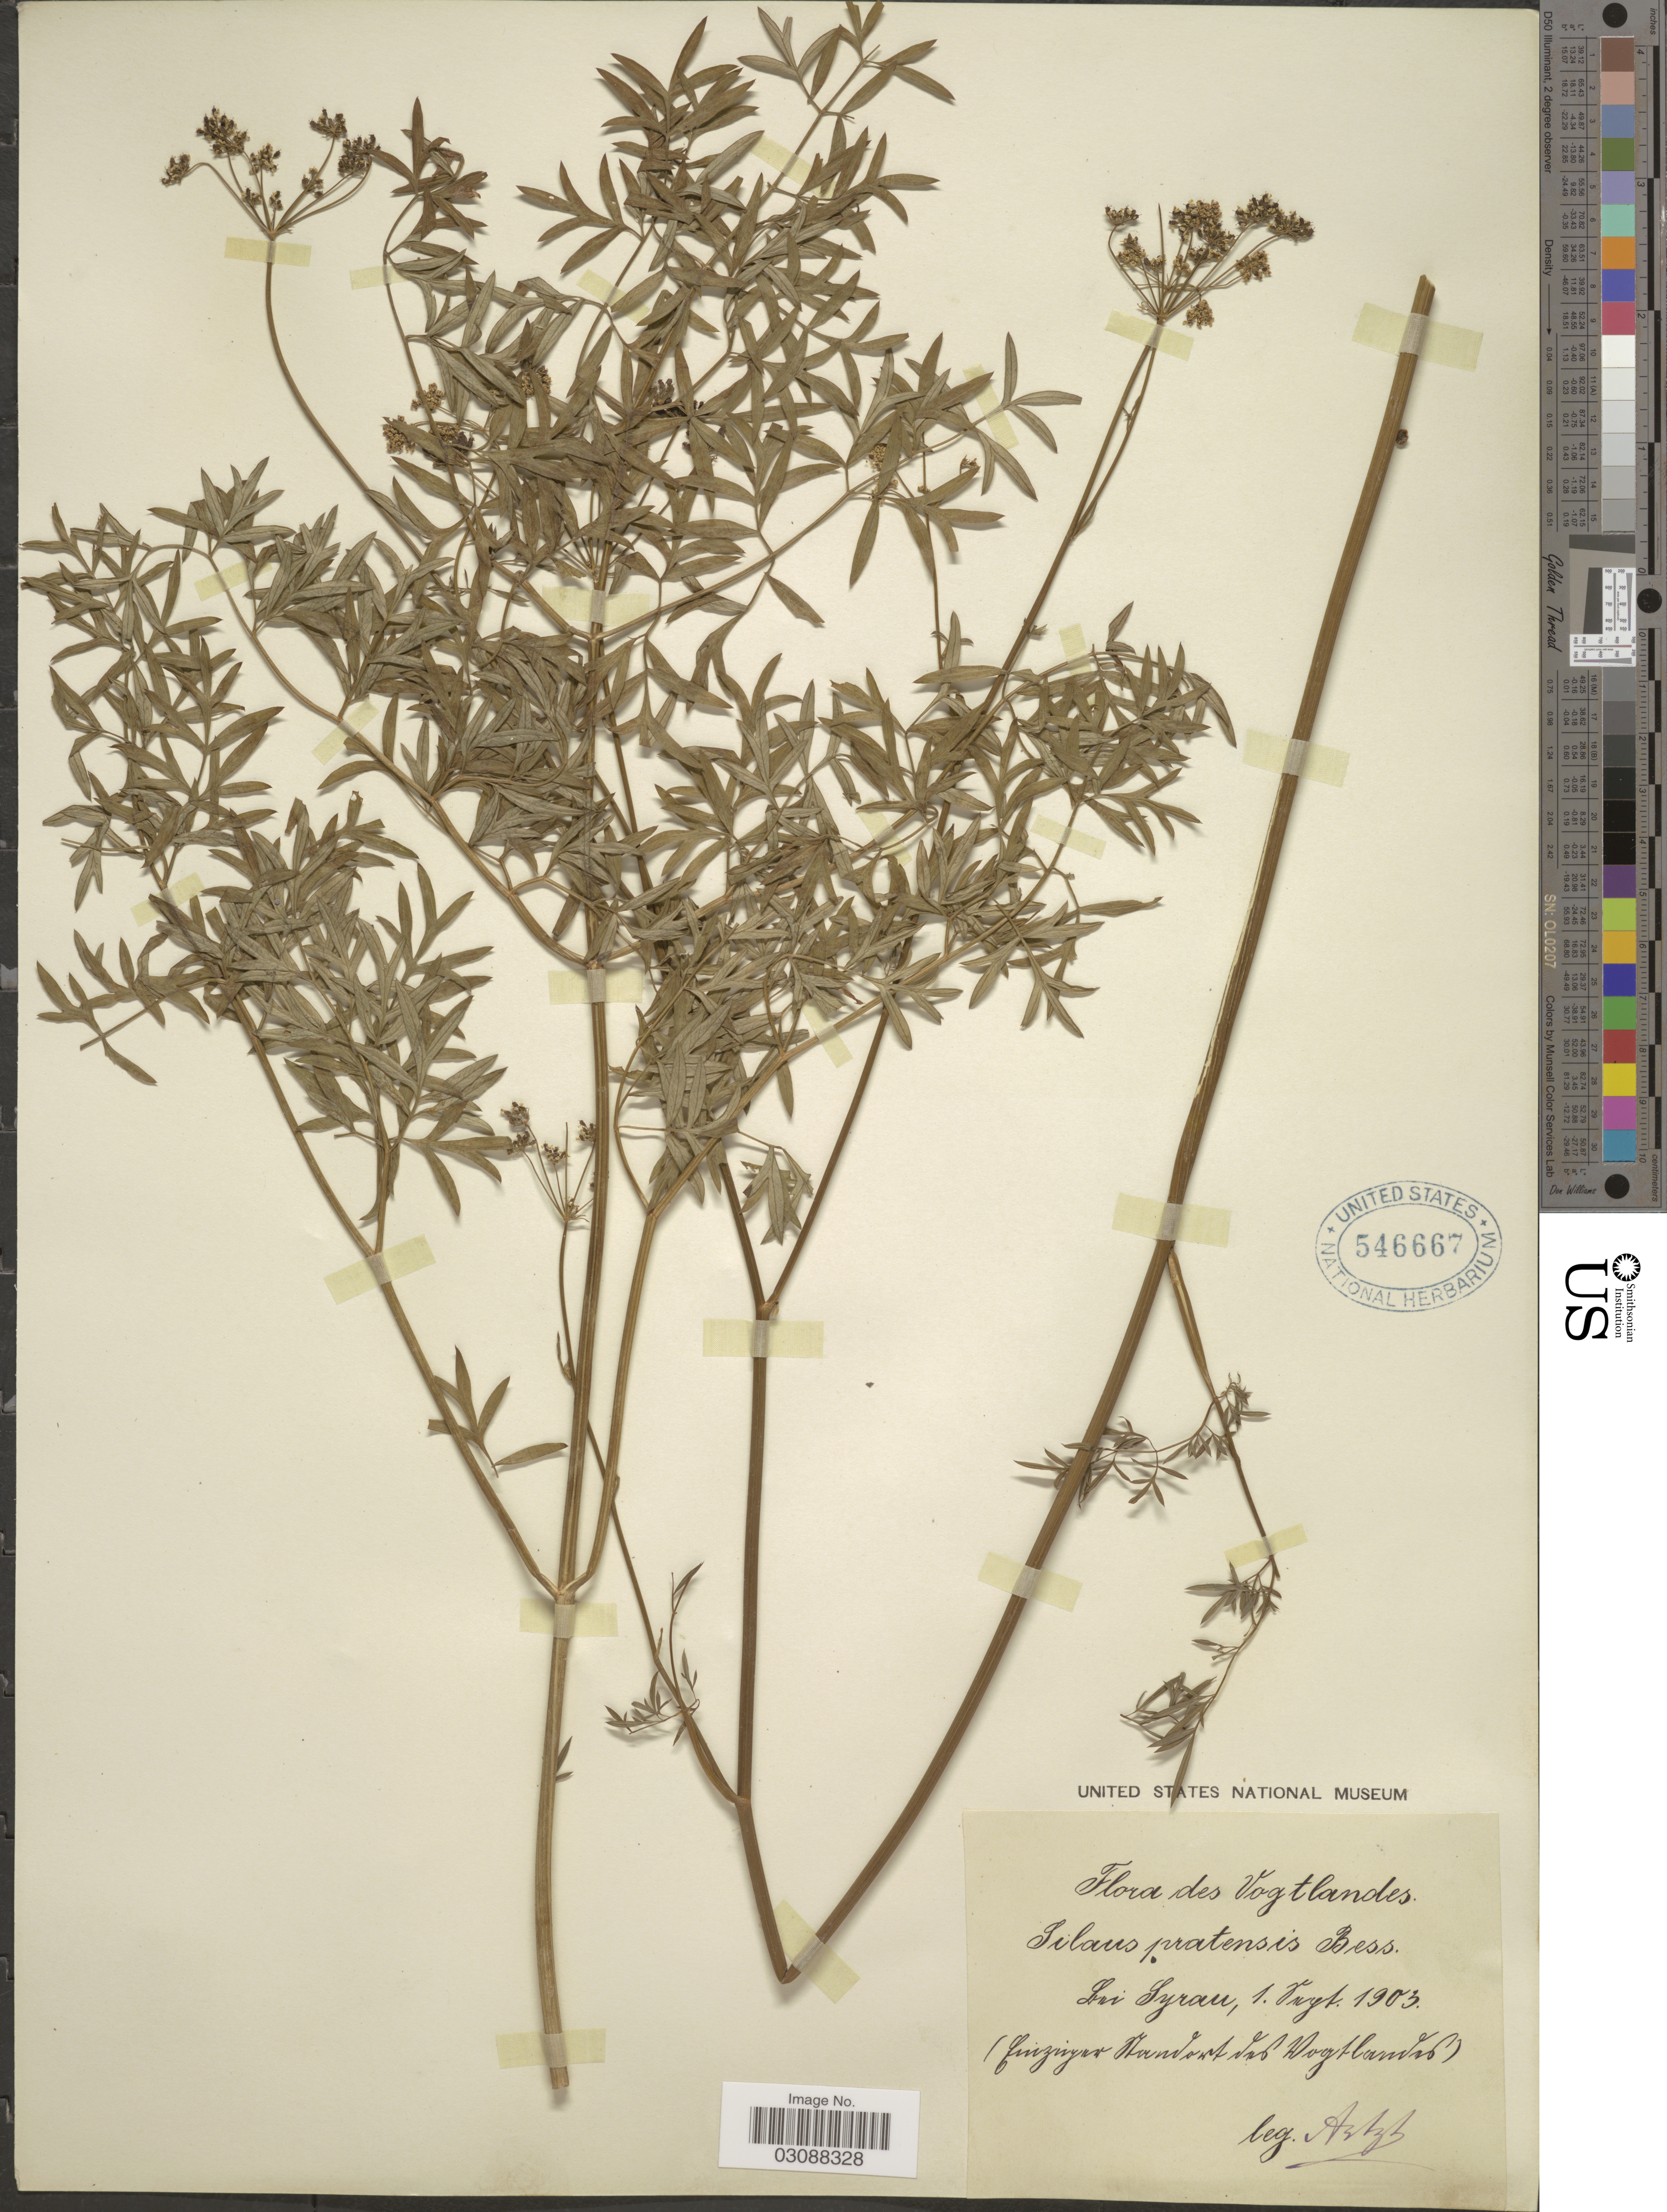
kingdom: Plantae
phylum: Tracheophyta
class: Magnoliopsida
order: Apiales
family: Apiaceae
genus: Silaus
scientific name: Silaus pratensis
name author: (Crantz) Besser ex Schult.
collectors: -. Artzb.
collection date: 1903-08-01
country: Germany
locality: Vogtlandes. Bei Syrau. [Foreign script]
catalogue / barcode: US 546667